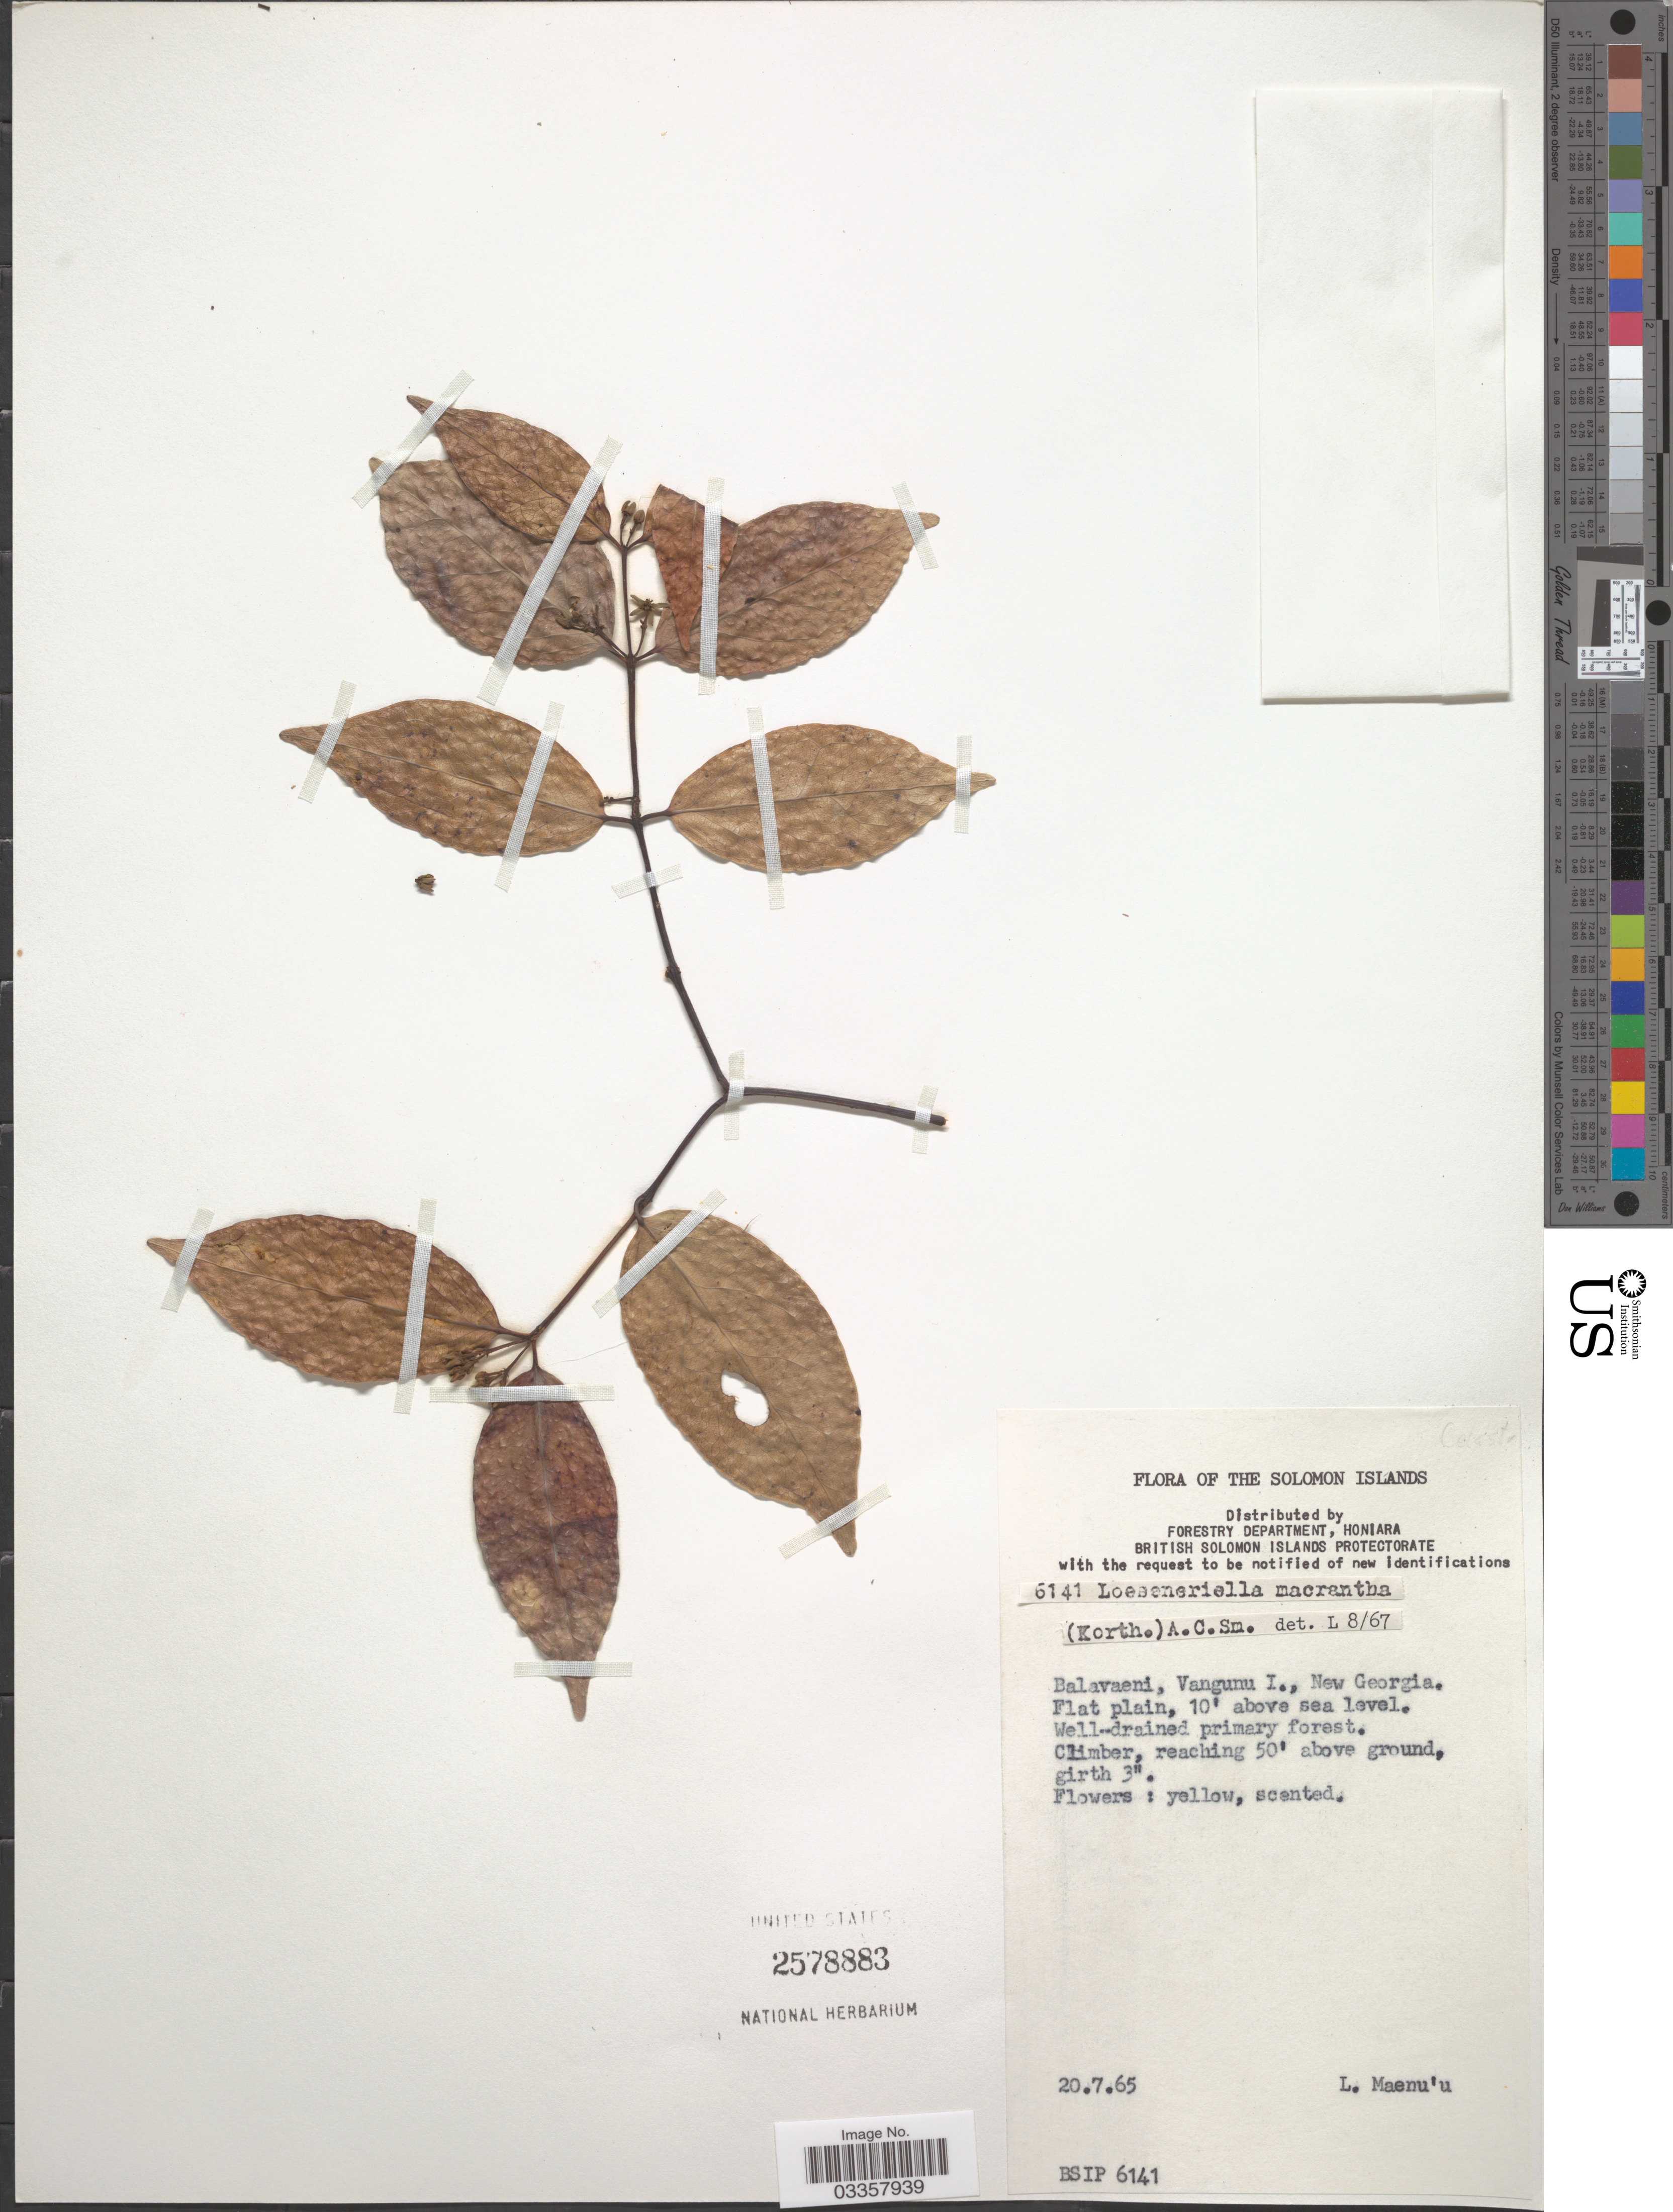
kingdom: Plantae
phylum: Tracheophyta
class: Magnoliopsida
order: Celastrales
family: Celastraceae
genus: Loeseneriella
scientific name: Loeseneriella macrantha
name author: (Korth.) A.C. Sm.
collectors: L. Maenu'u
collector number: BSIP 6141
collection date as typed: Transcribed d/m/y: 20/7/65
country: Solomon Islands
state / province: Solomon Islands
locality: Balavaeni, Vangunu I., New Georgia.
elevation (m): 3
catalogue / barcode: US 2578883